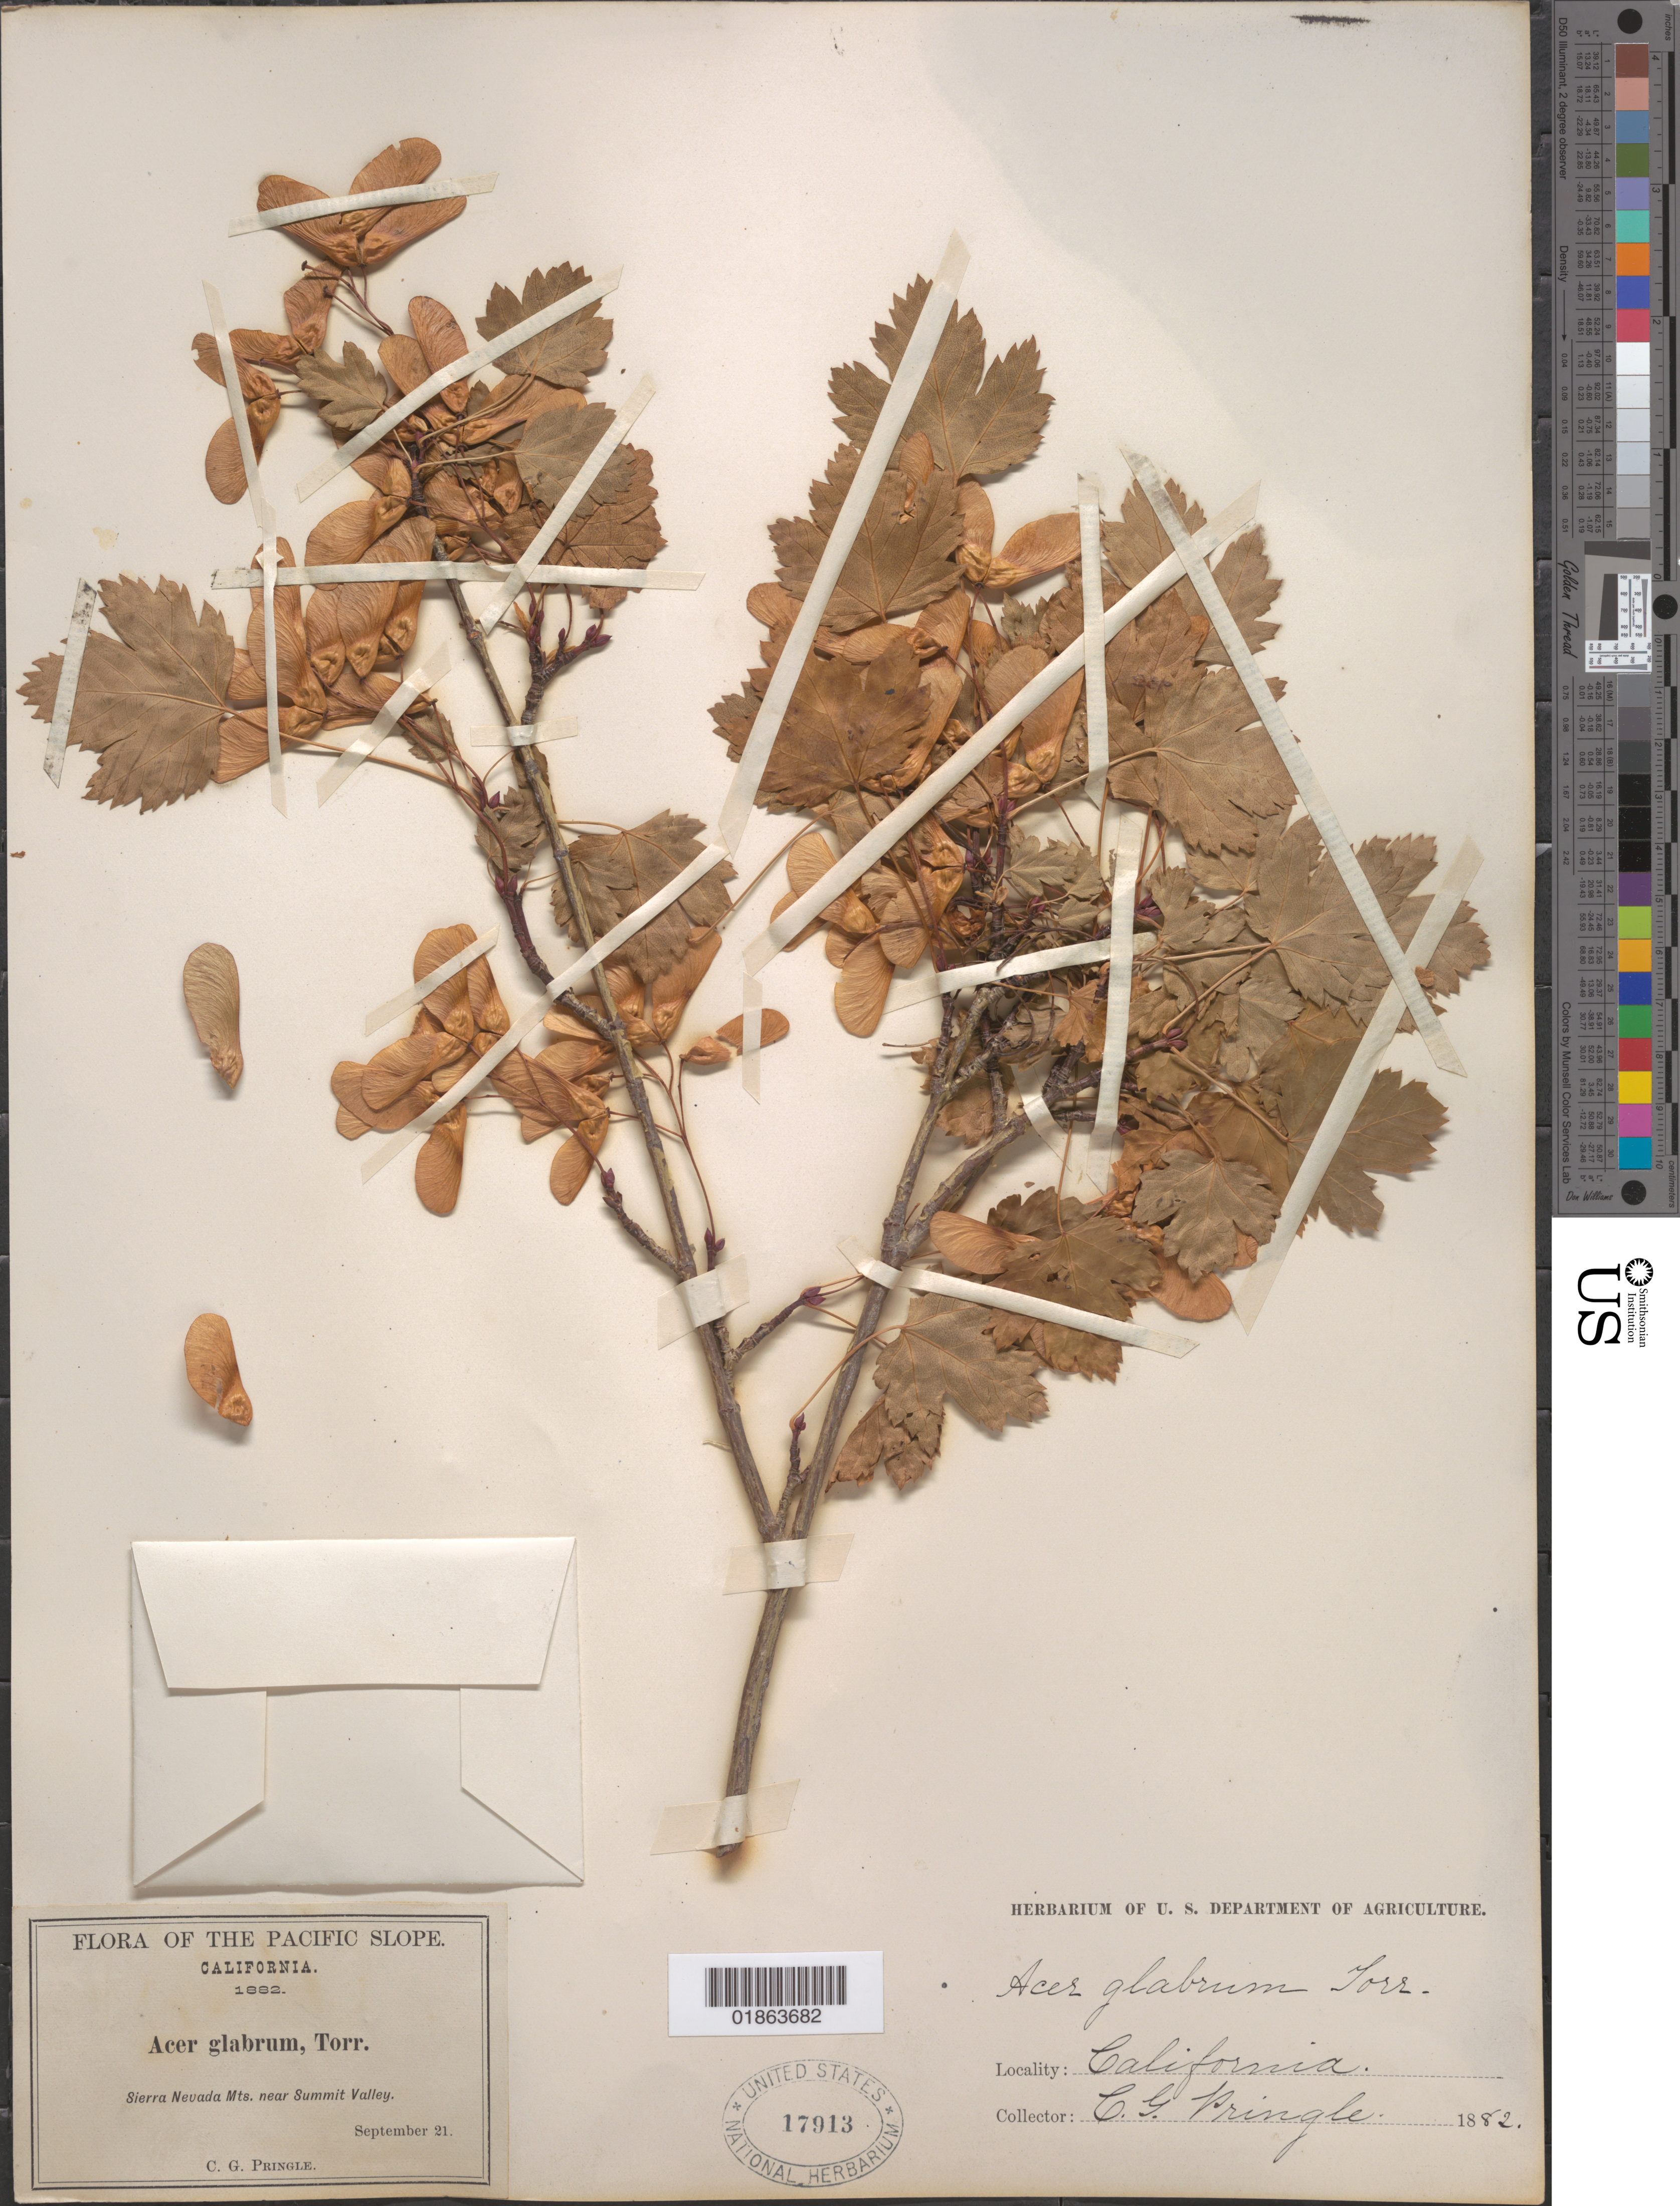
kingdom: Plantae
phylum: Tracheophyta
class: Magnoliopsida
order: Sapindales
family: Sapindaceae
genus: Acer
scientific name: Acer glabrum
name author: Torr.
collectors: C. G. Pringle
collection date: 1882-09-21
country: United States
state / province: California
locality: Sierra Nevada Mts., near Summit Valley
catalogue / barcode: US 17913